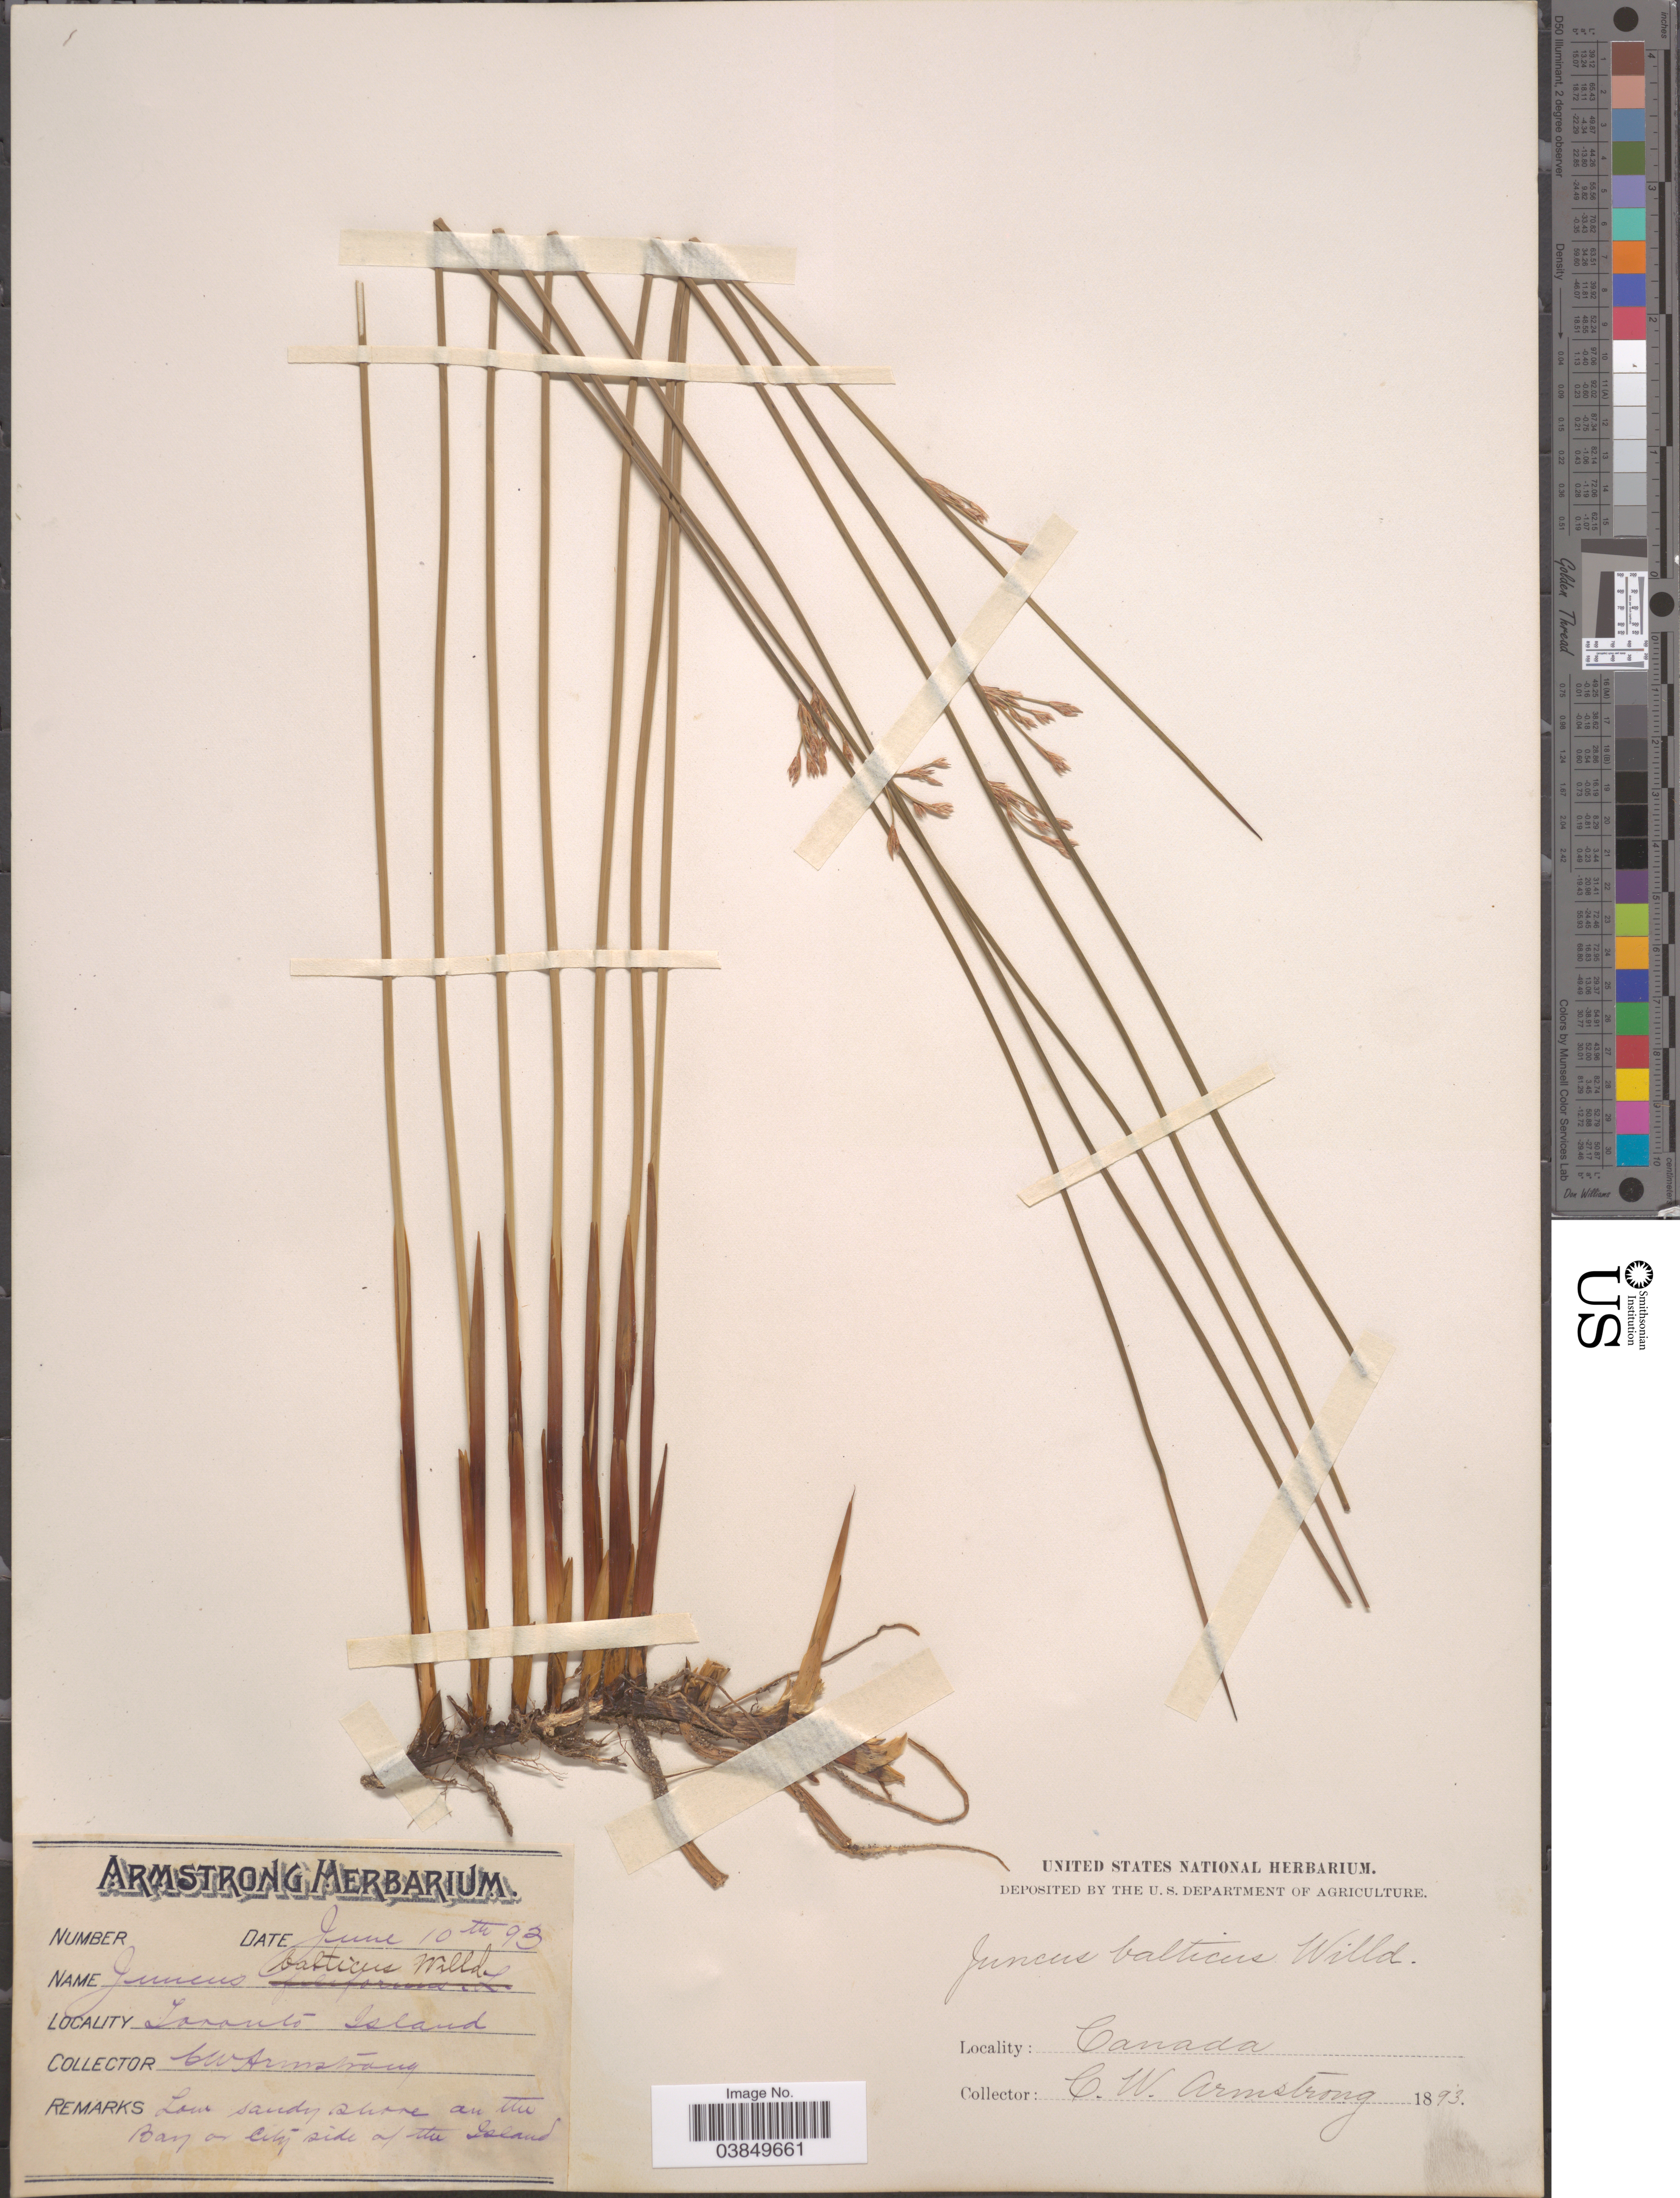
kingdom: Plantae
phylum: Tracheophyta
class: Liliopsida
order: Poales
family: Juncaceae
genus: Juncus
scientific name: Juncus balticus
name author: Willd.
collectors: C. W. Armstrong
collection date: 1893-06-10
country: Canada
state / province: Ontario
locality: Toronto Island.